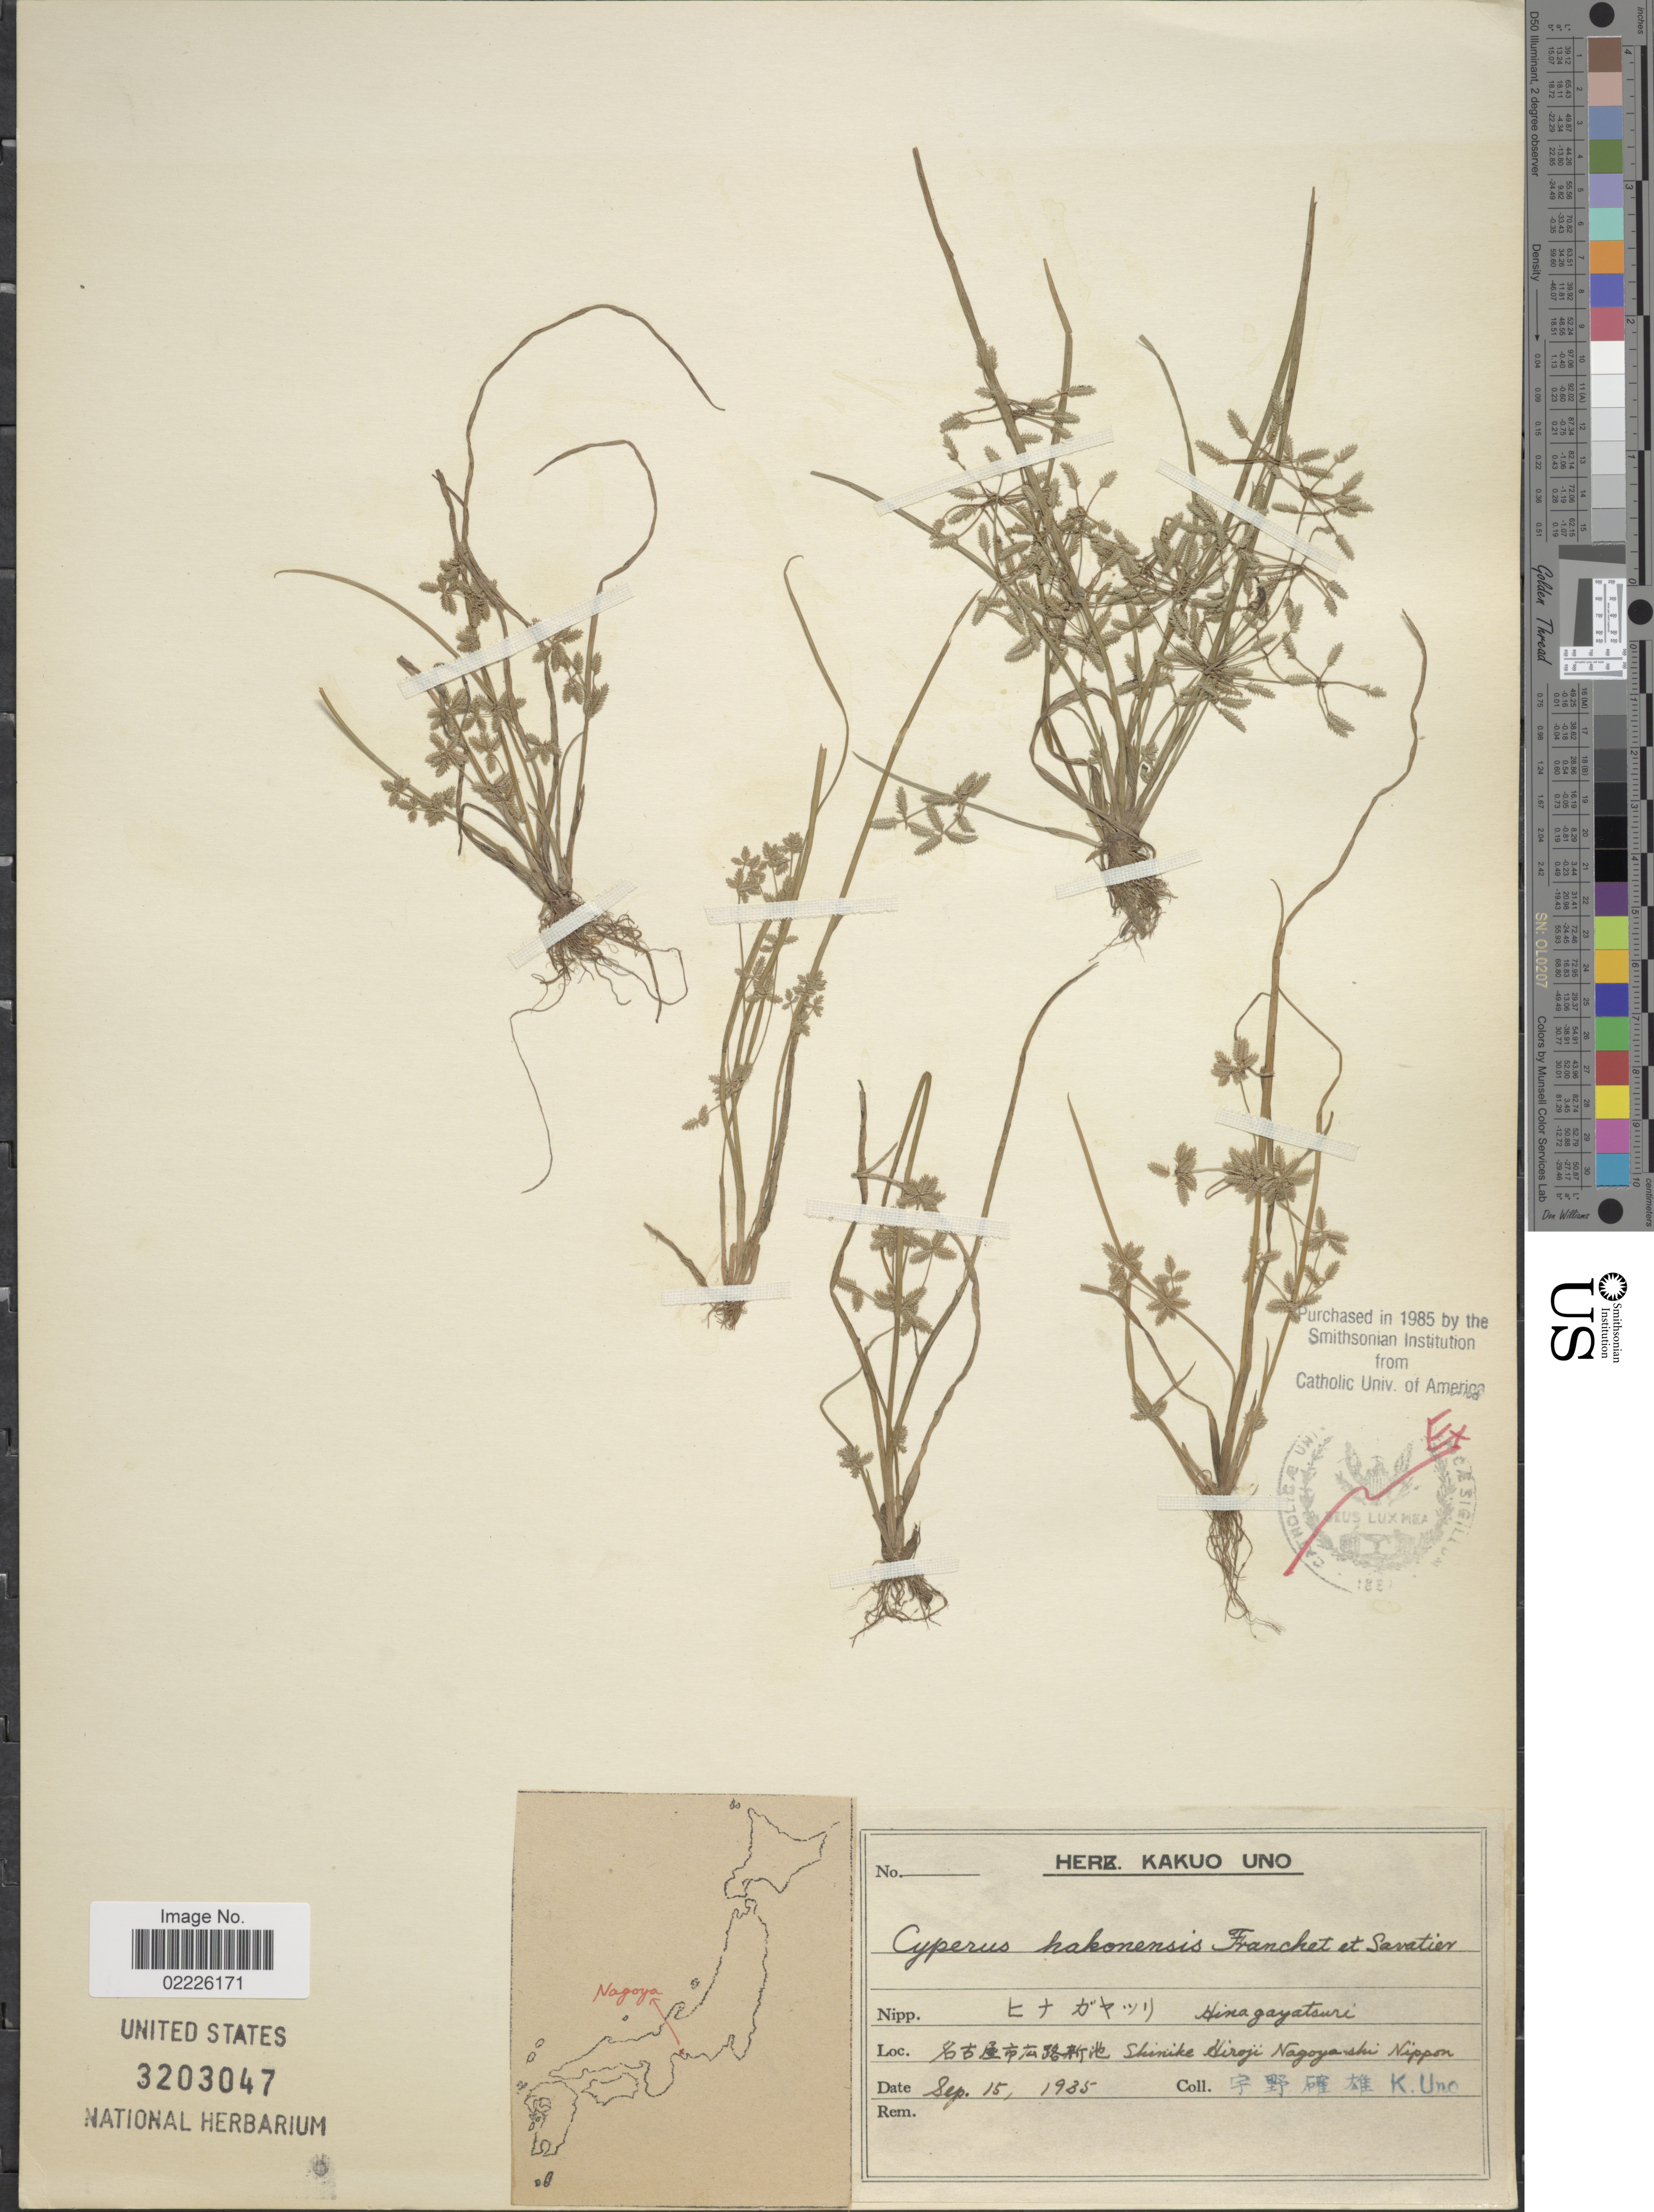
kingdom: Plantae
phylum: Tracheophyta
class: Liliopsida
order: Poales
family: Cyperaceae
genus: Cyperus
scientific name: Cyperus hakonensis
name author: Franch. & Sav.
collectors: K. Uno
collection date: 1935-09-15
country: Japan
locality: Shinike, Hiroji, Nagoyashi, Nippon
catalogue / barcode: US 3203047